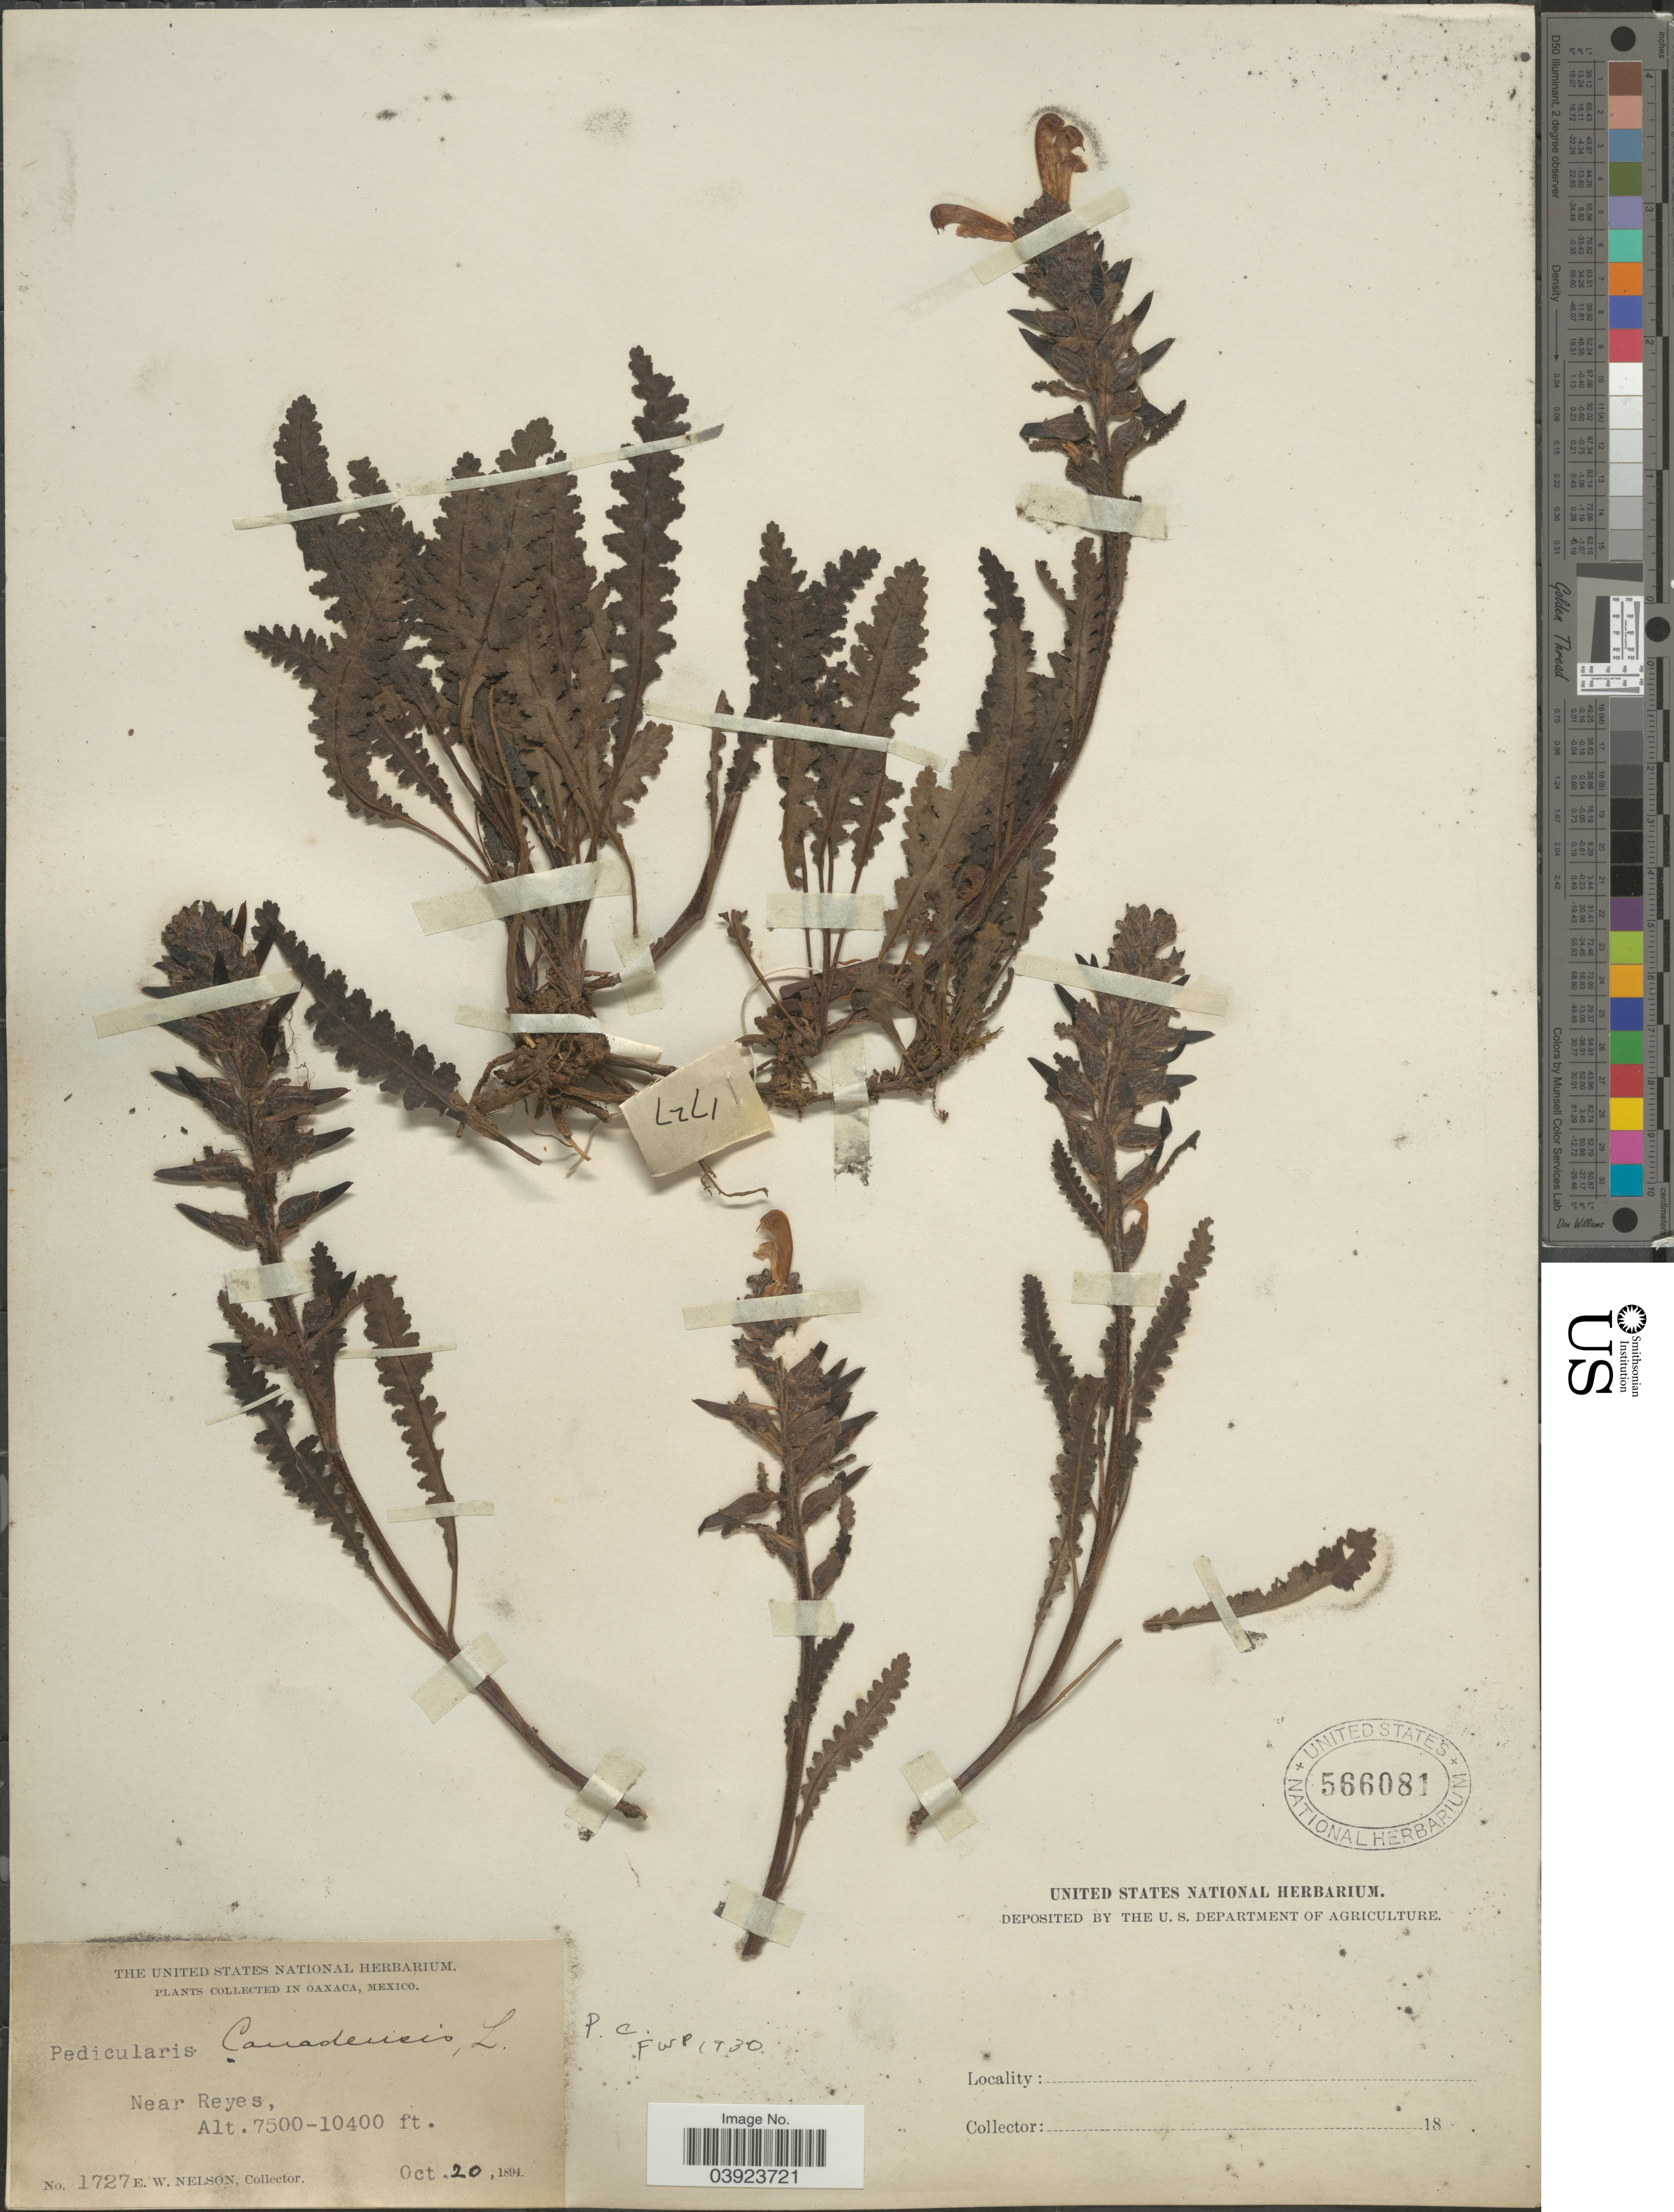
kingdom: Plantae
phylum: Tracheophyta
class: Magnoliopsida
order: Lamiales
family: Orobanchaceae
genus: Pedicularis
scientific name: Pedicularis canadensis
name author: L.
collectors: E. W. Nelson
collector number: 1727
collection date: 1894-10-20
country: Mexico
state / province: Oaxaca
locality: Near Reyes.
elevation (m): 2286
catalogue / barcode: US 566081